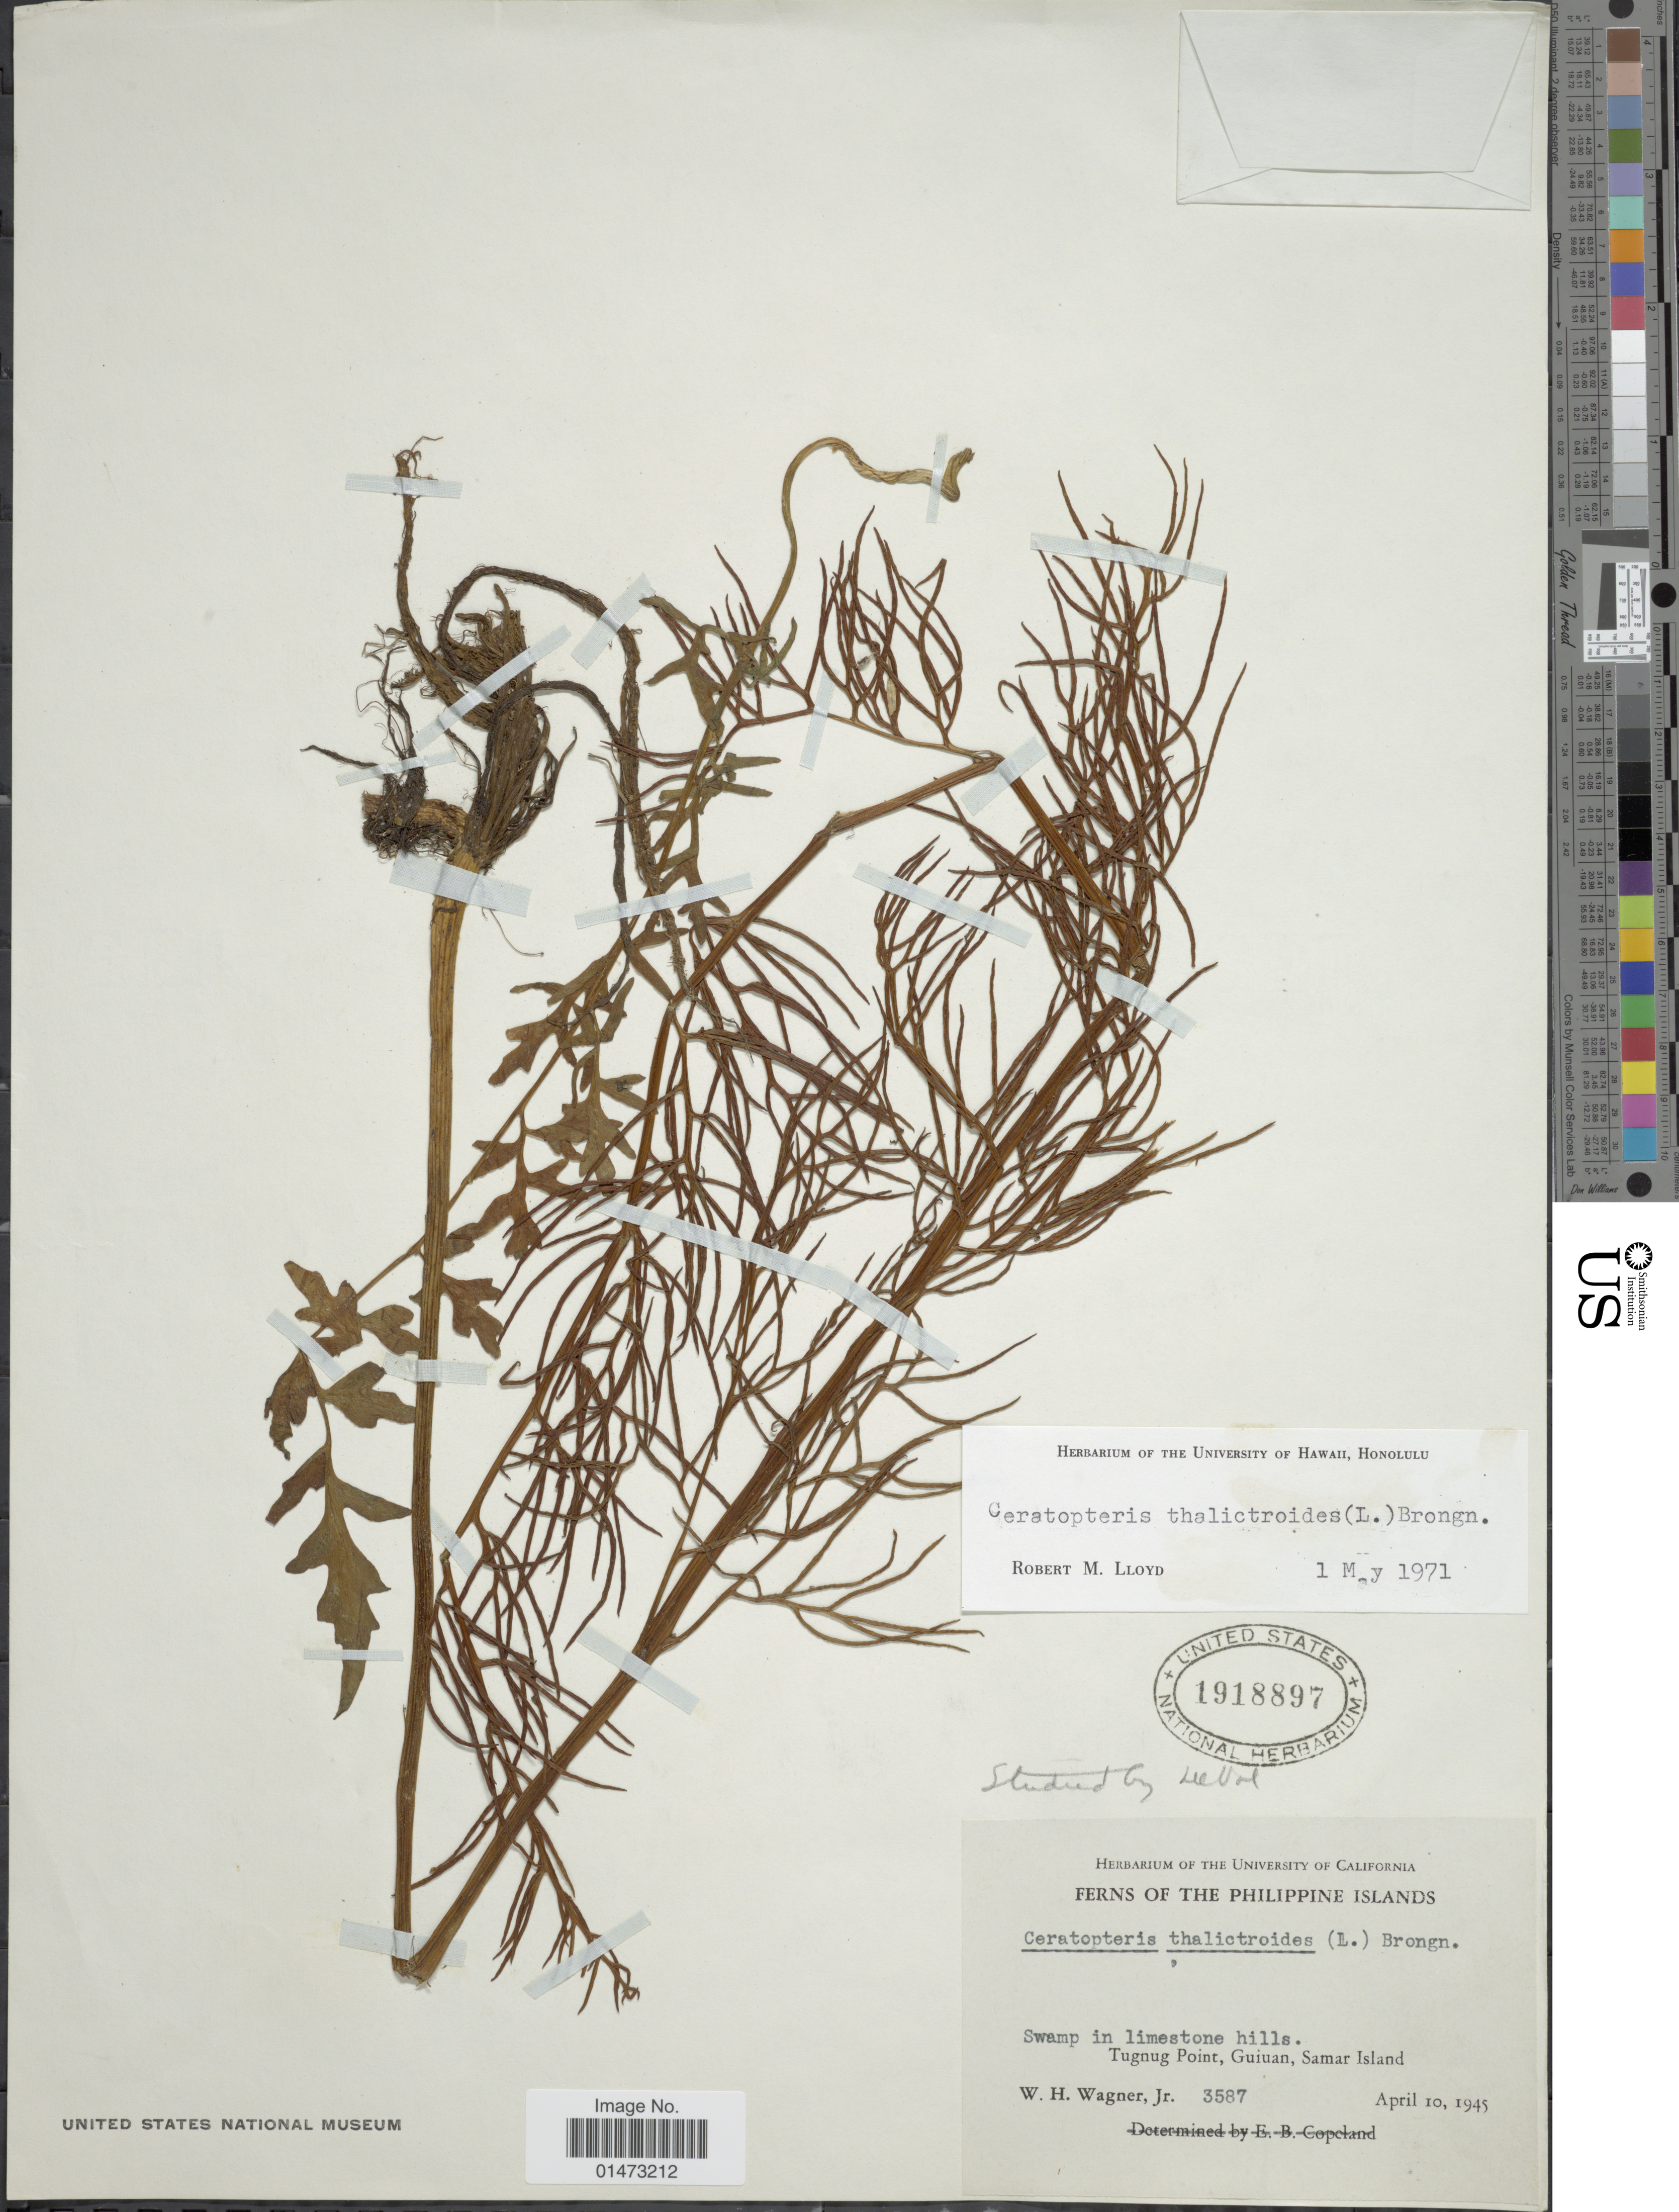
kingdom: Plantae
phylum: Tracheophyta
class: Polypodiopsida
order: Polypodiales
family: Pteridaceae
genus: Ceratopteris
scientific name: Ceratopteris thalictroides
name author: (L.) Brongn.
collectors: W. H. Wagner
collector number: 3587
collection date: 1945-04-10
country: Philippines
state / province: Eastern Visayas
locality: Tugnug Point, Guiuan, Samar Island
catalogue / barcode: US 1918897